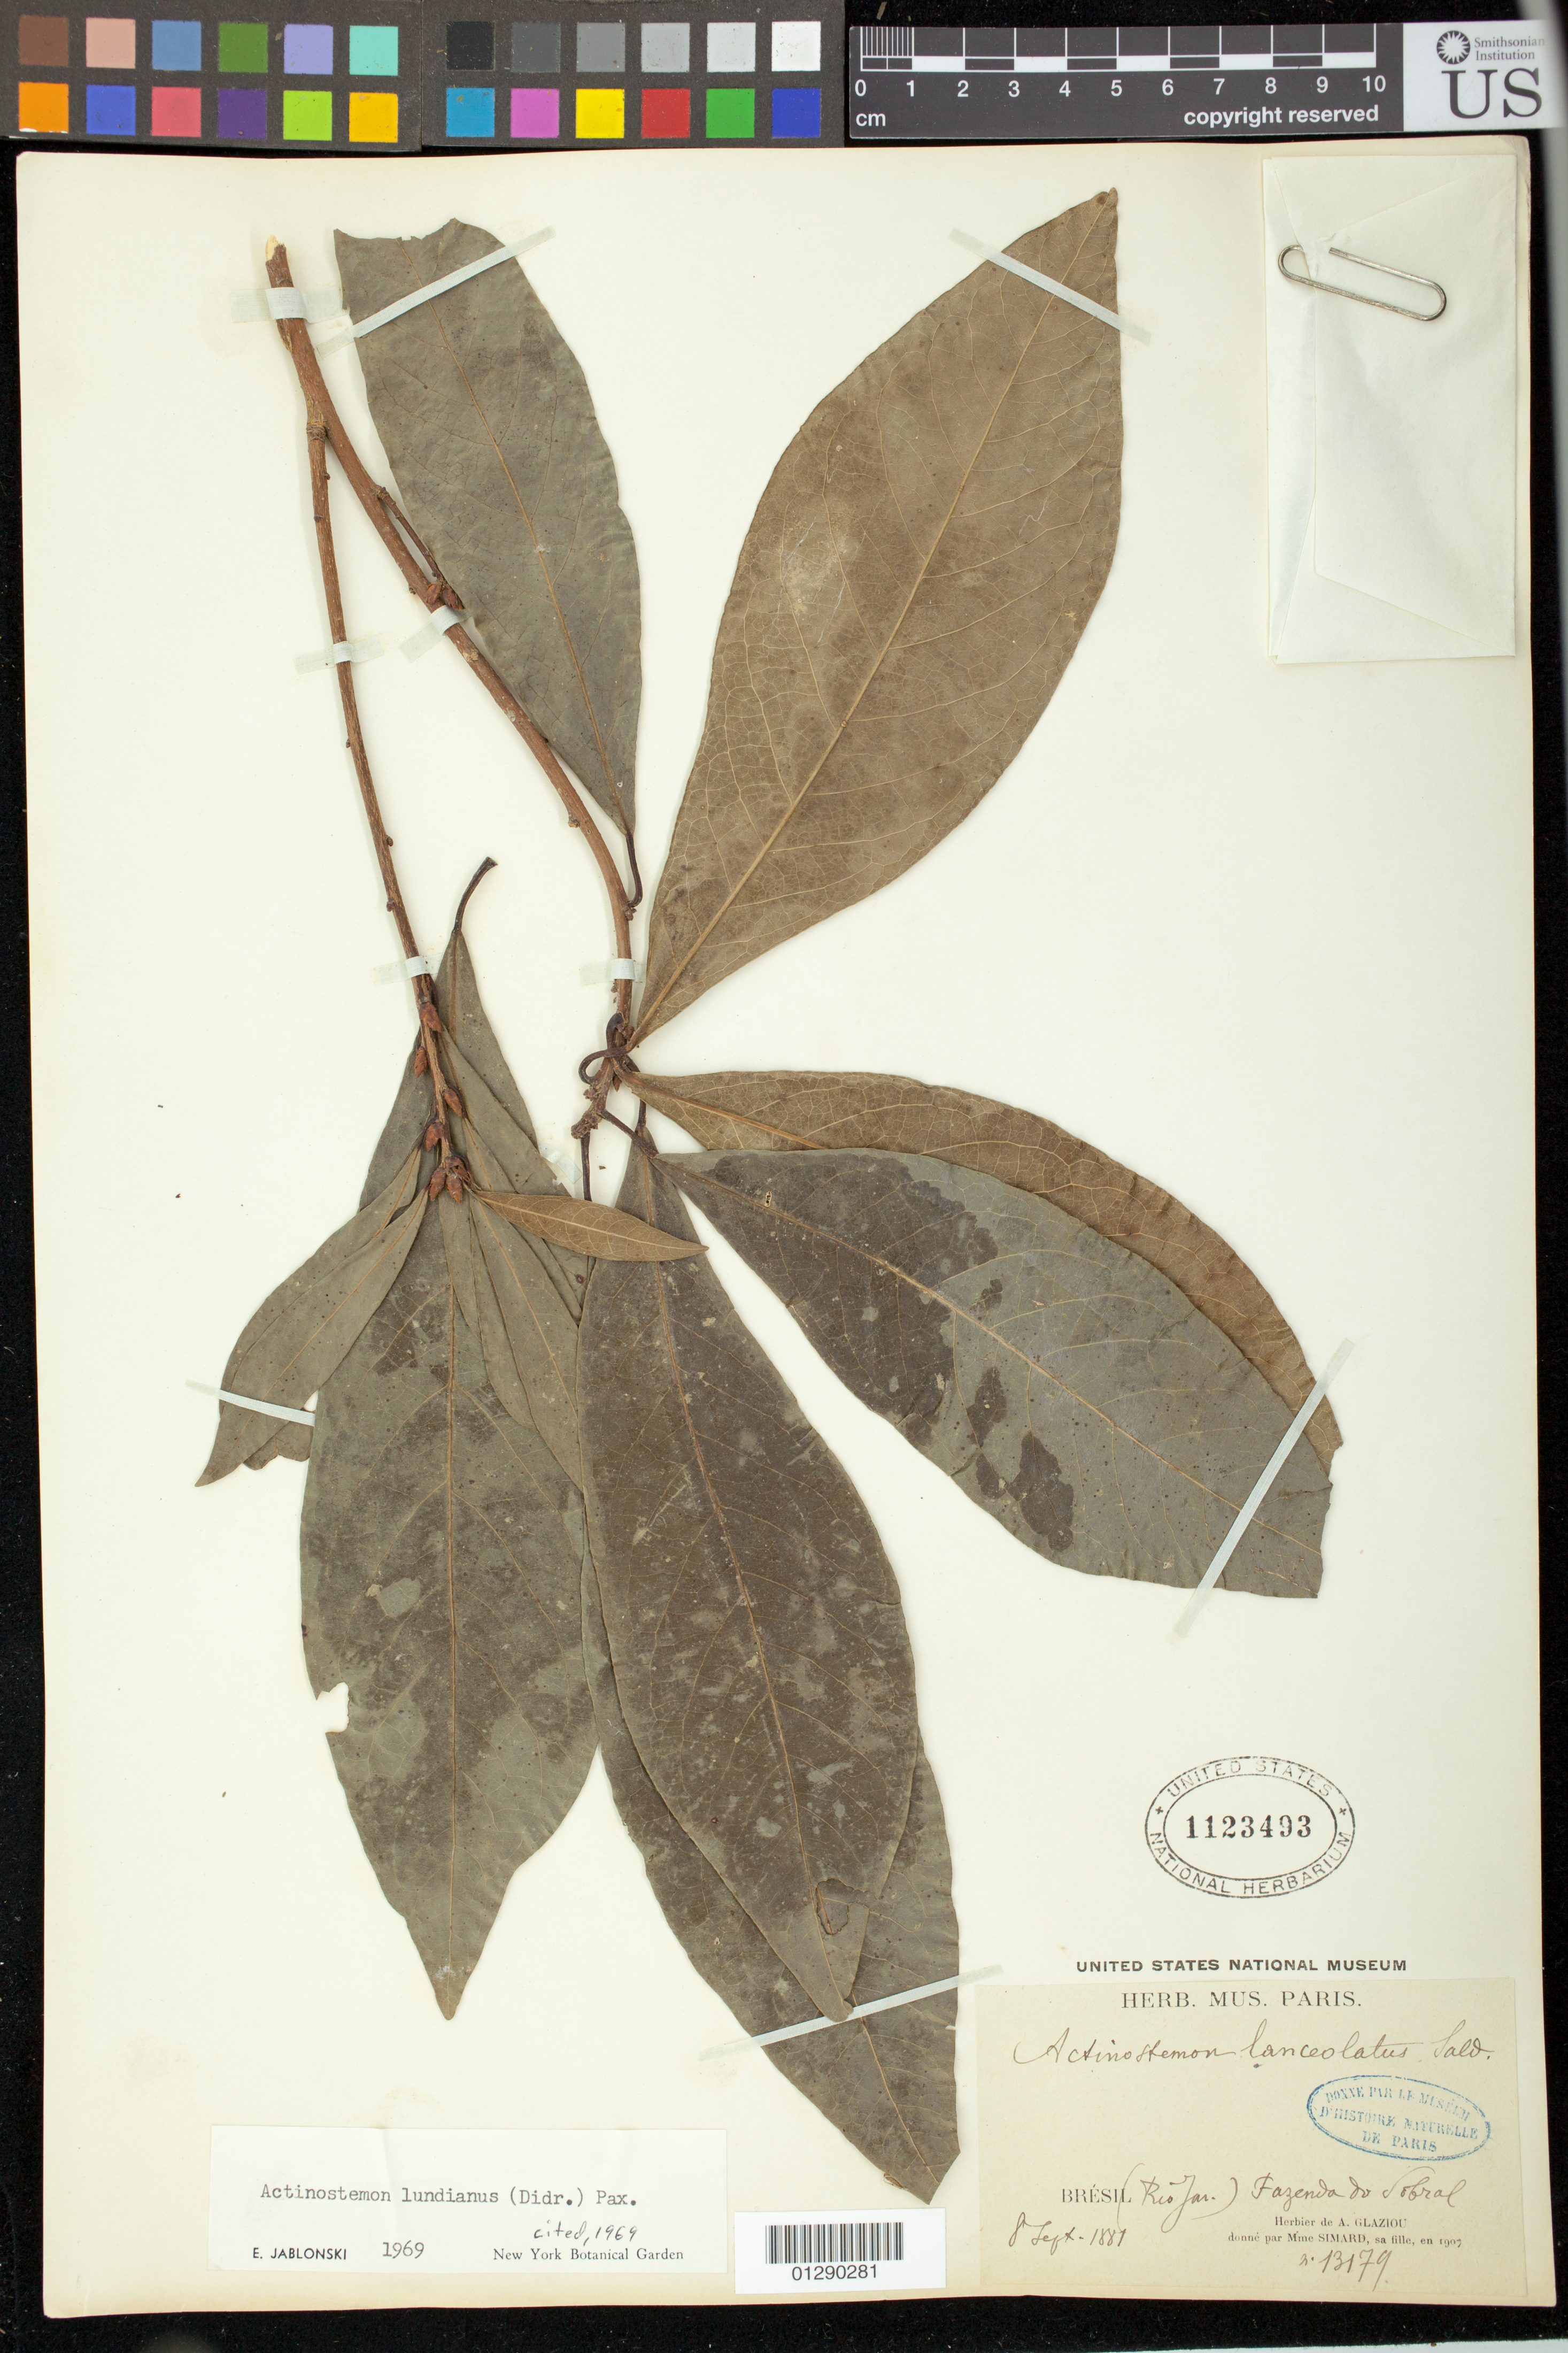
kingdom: Plantae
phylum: Tracheophyta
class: Magnoliopsida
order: Malpighiales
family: Euphorbiaceae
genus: Actinostemon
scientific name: Actinostemon lundianus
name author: (Didr.) Pax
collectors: A. F. M. Glaziou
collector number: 13179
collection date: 1887-09-08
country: Brazil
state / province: Ceara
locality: Fazenda do Sobral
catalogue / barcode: US 1123493